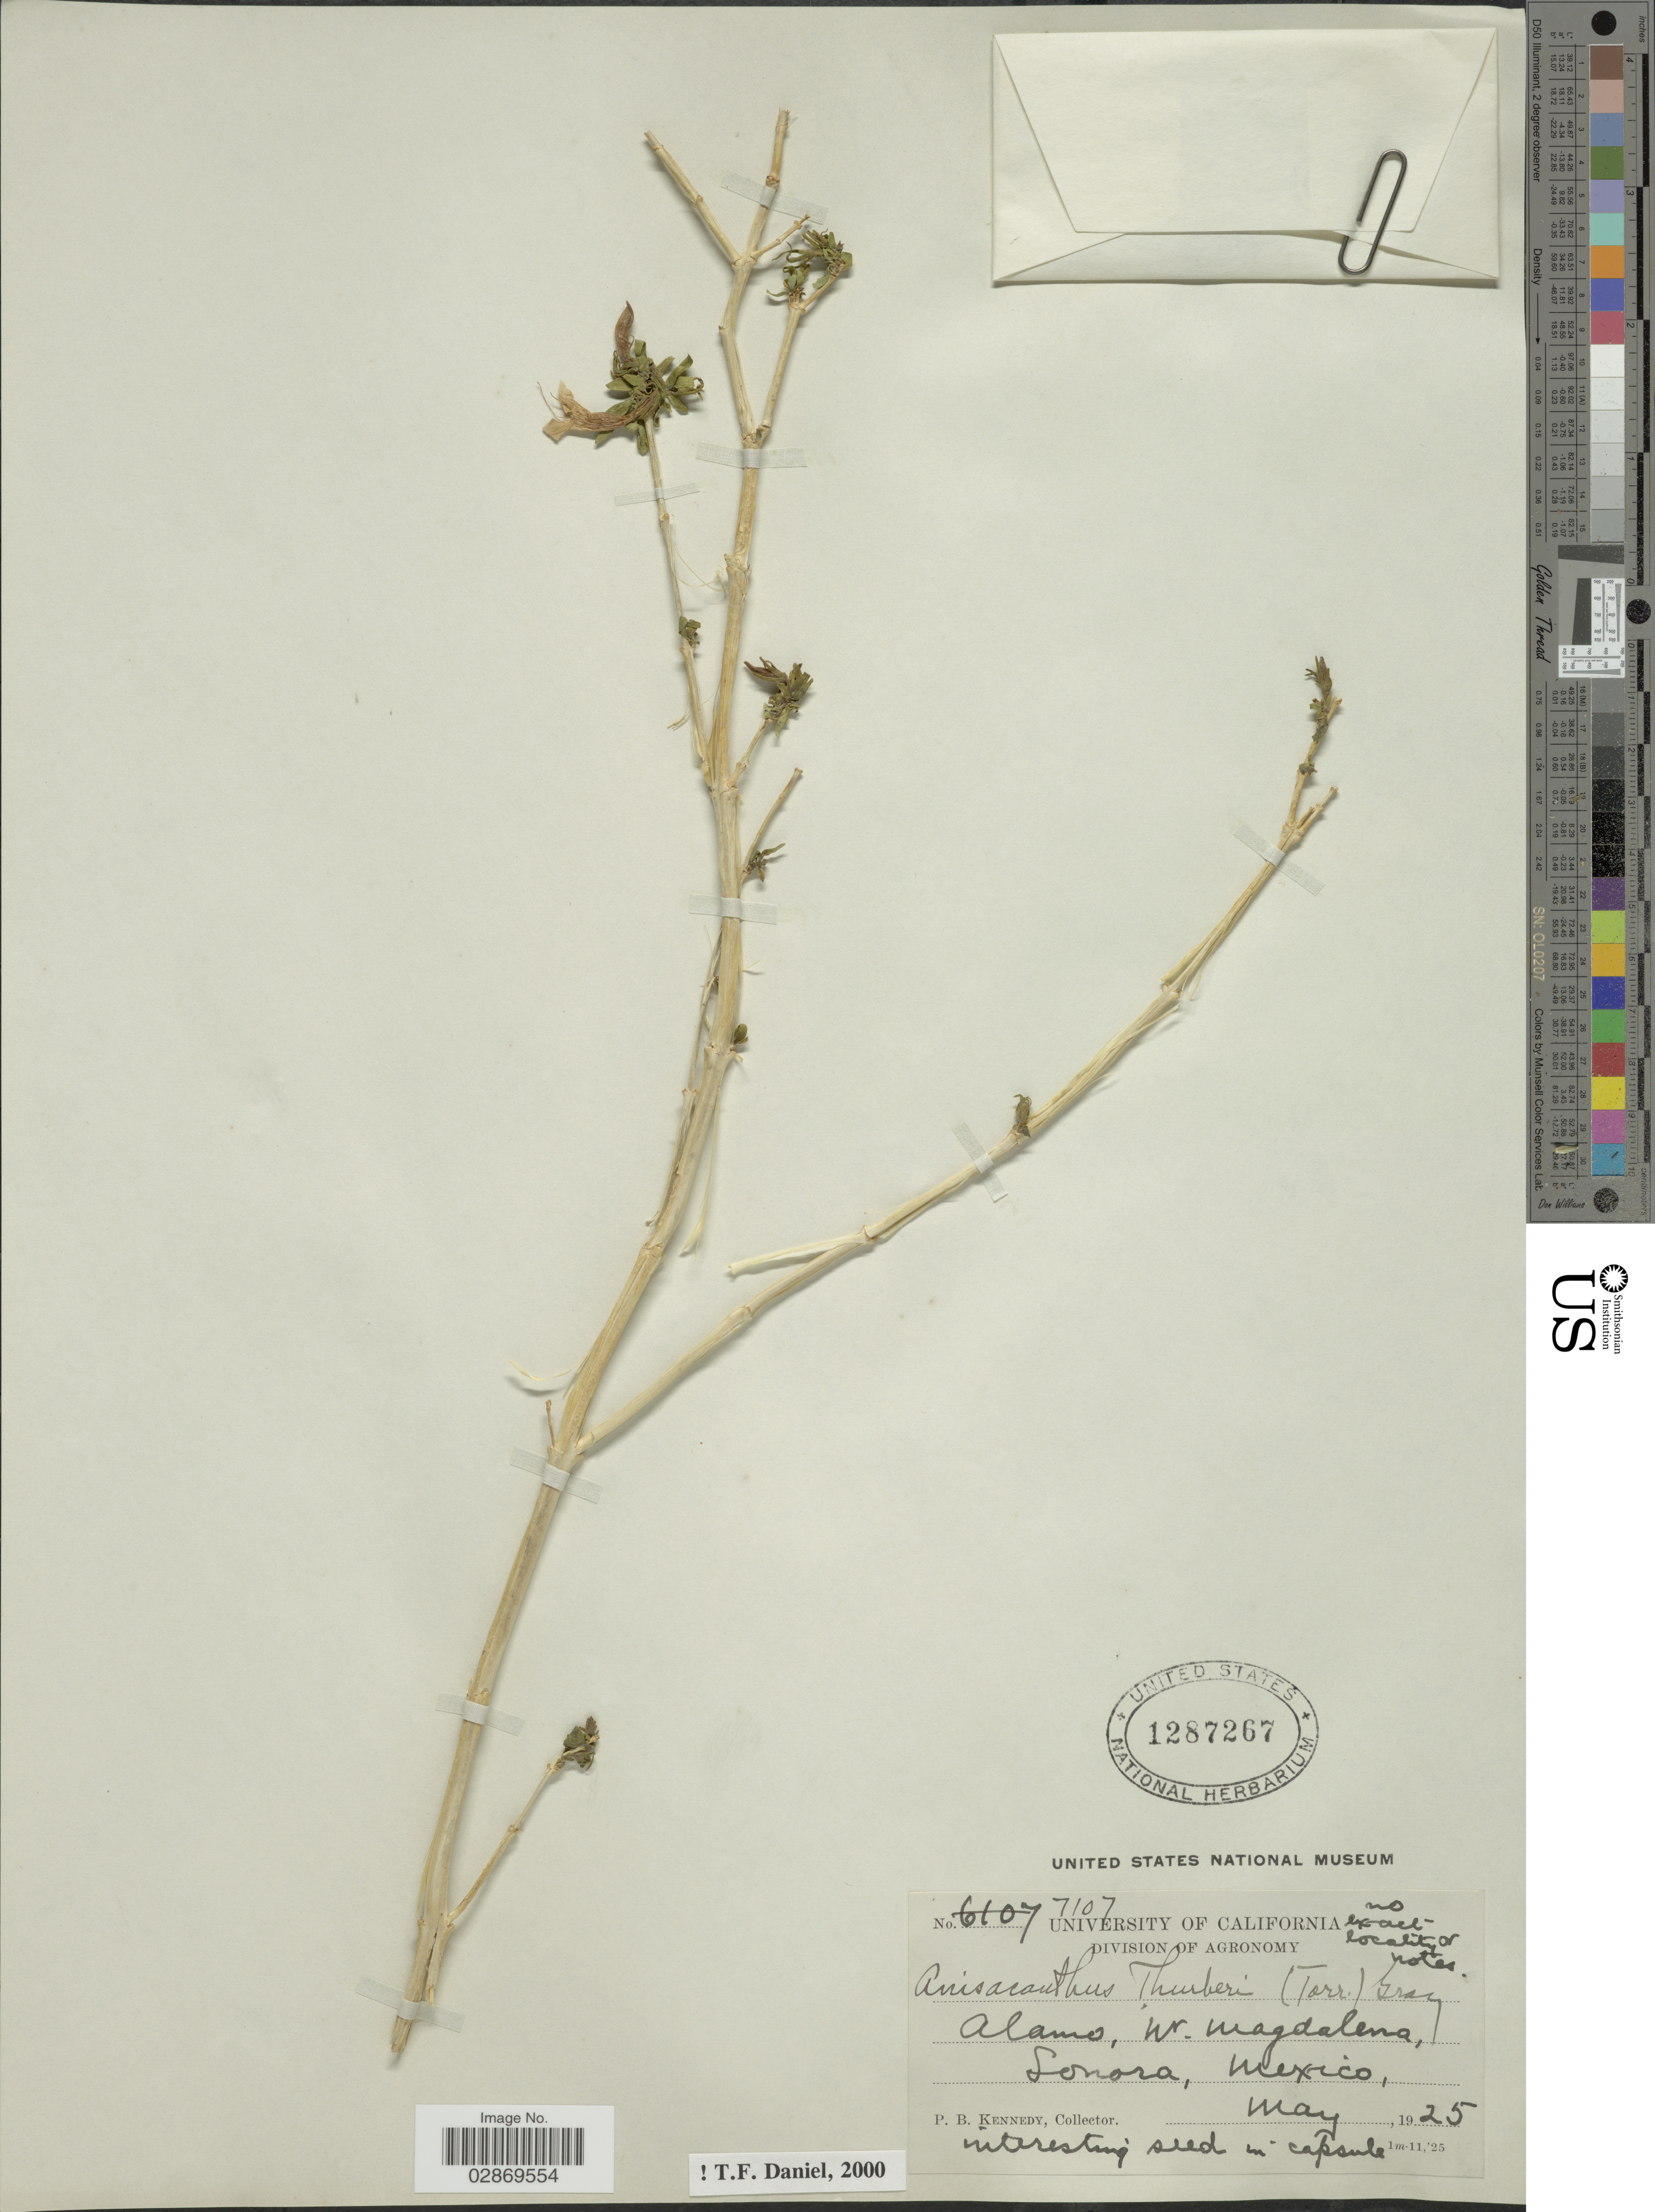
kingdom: Plantae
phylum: Tracheophyta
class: Magnoliopsida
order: Lamiales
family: Acanthaceae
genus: Anisacanthus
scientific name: Anisacanthus thurberi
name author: (Torr.) A. Gray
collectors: P. B. Kennedy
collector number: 7107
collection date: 1925-05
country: Mexico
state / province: Sonora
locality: Alamo, W. Magdalena.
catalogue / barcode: US 1287267